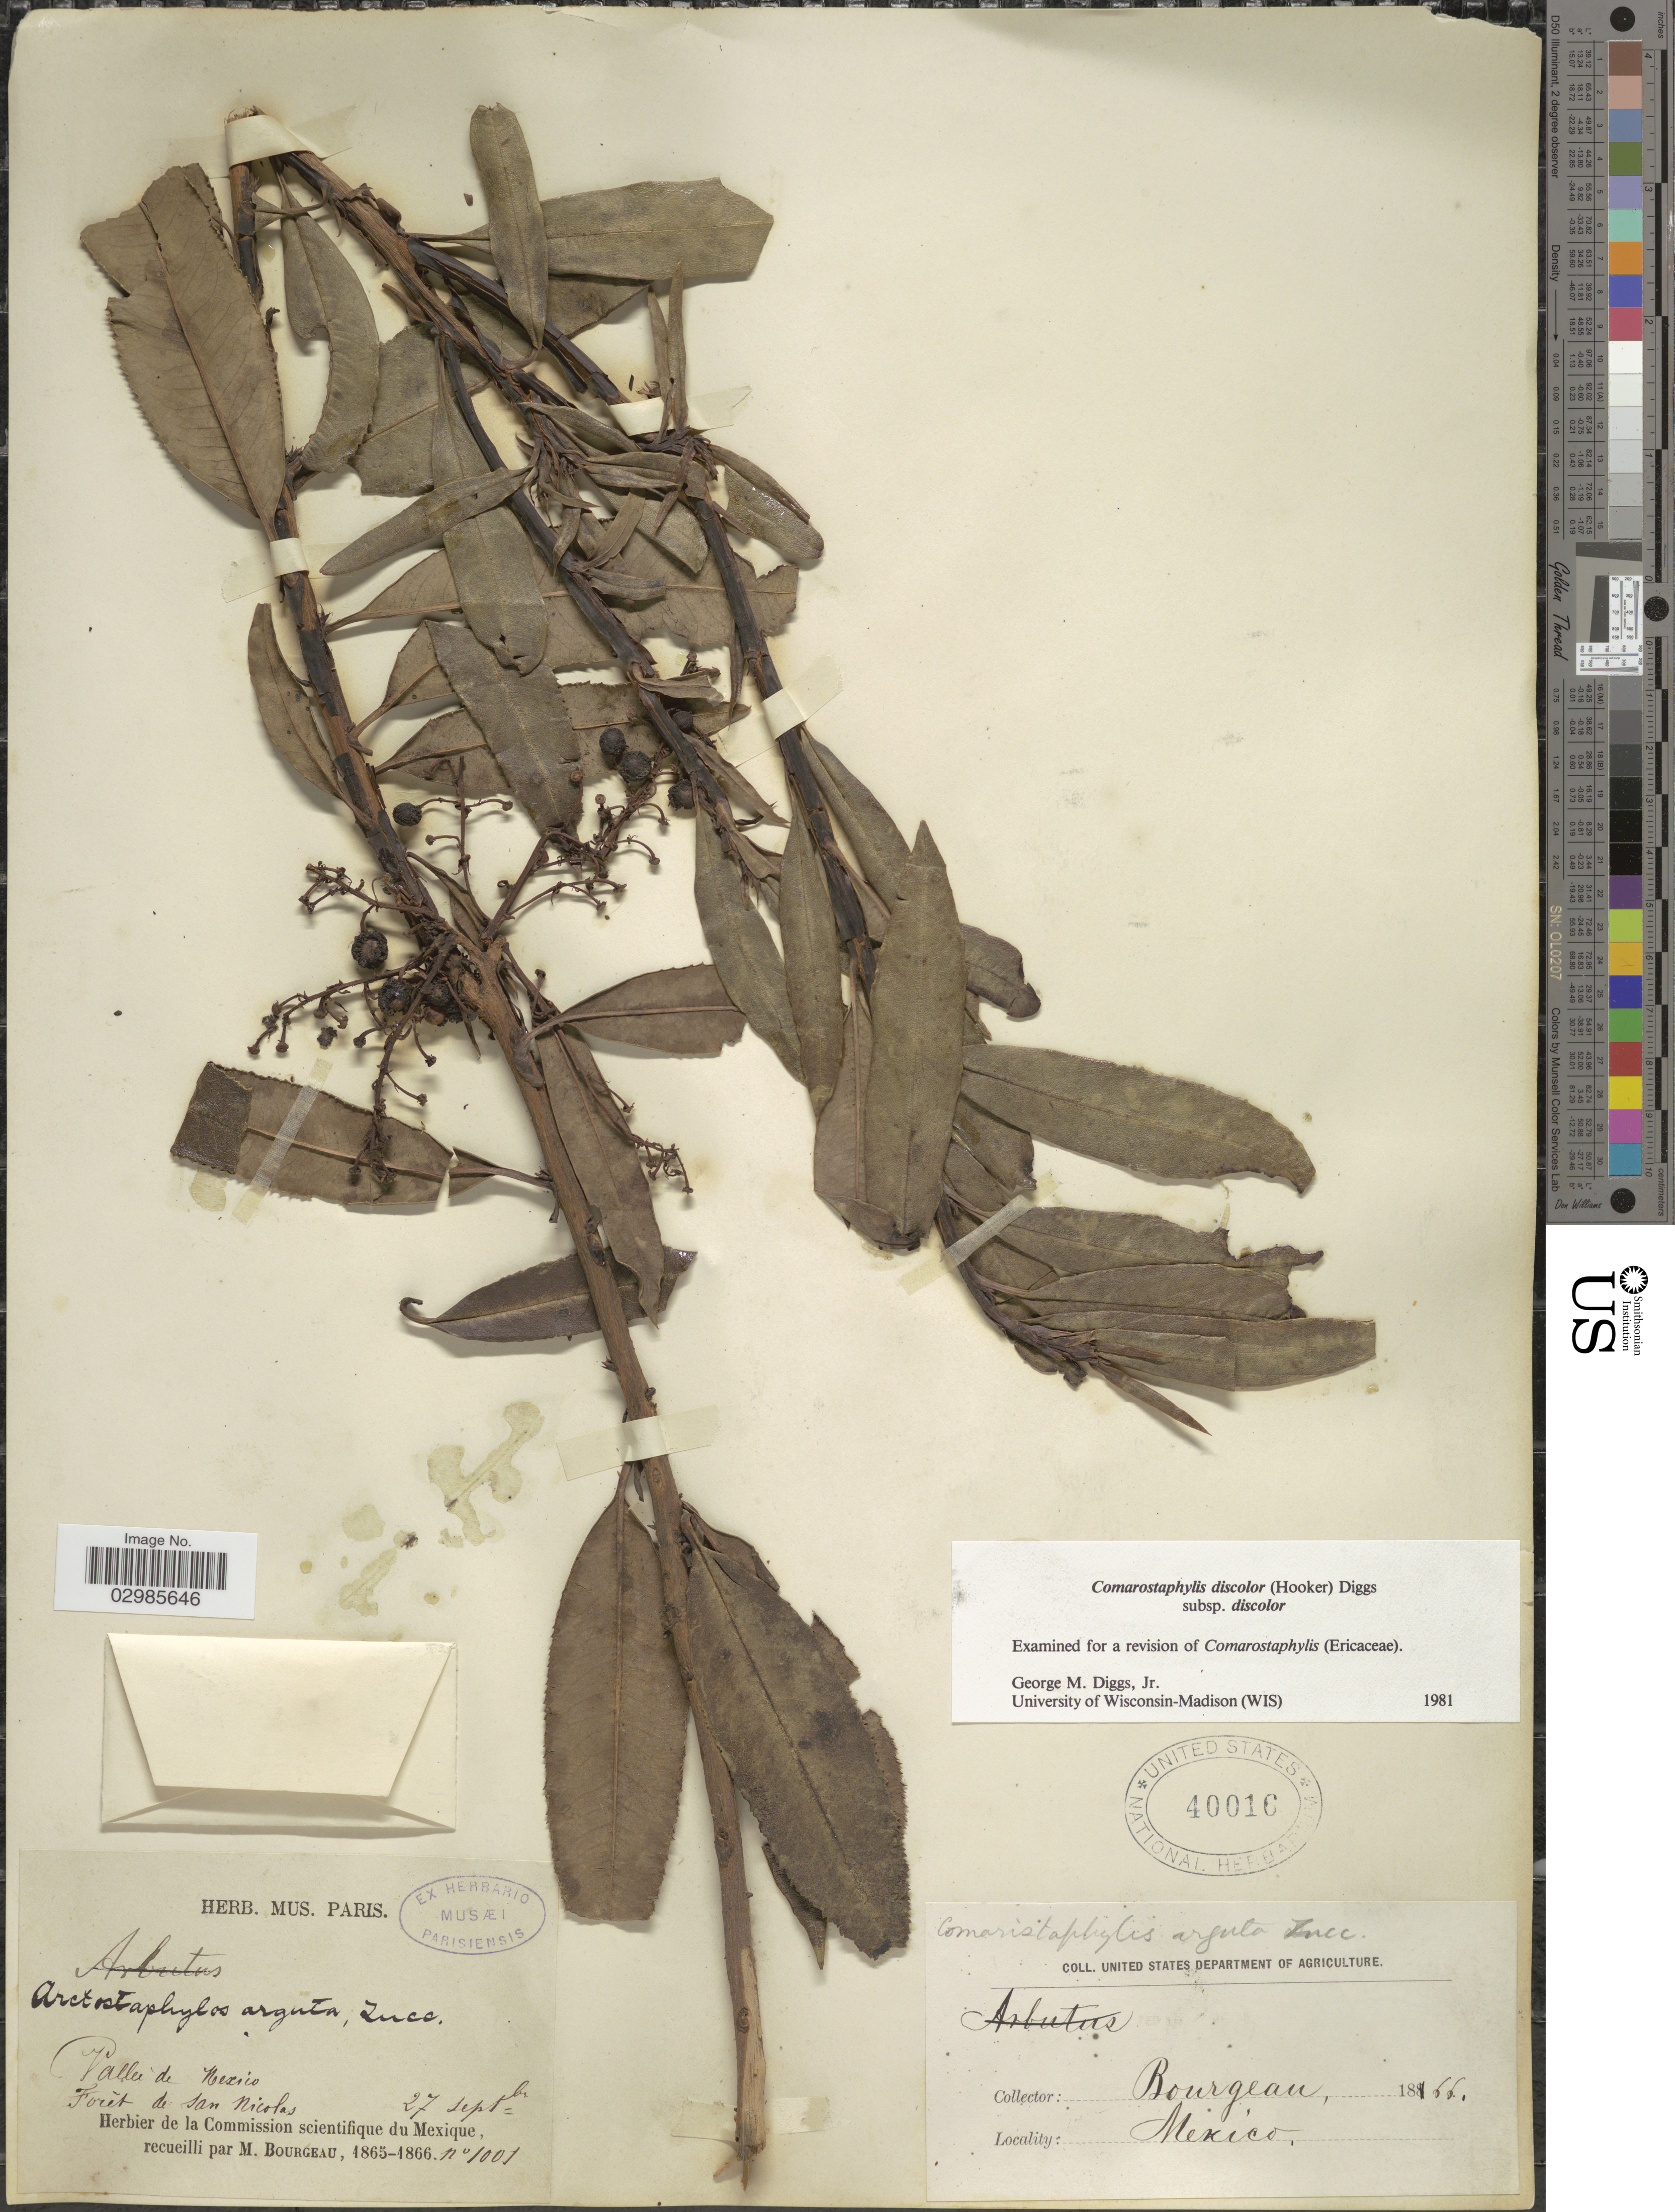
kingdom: Plantae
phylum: Tracheophyta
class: Magnoliopsida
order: Ericales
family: Ericaceae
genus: Comarostaphylis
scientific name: Comarostaphylis discolor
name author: (Hook.) Diggs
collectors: M. Bourgeau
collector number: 1001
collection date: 1866-09-27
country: Mexico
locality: Vallée de Mexico, Foret de San Nicolas.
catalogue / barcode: US 40016